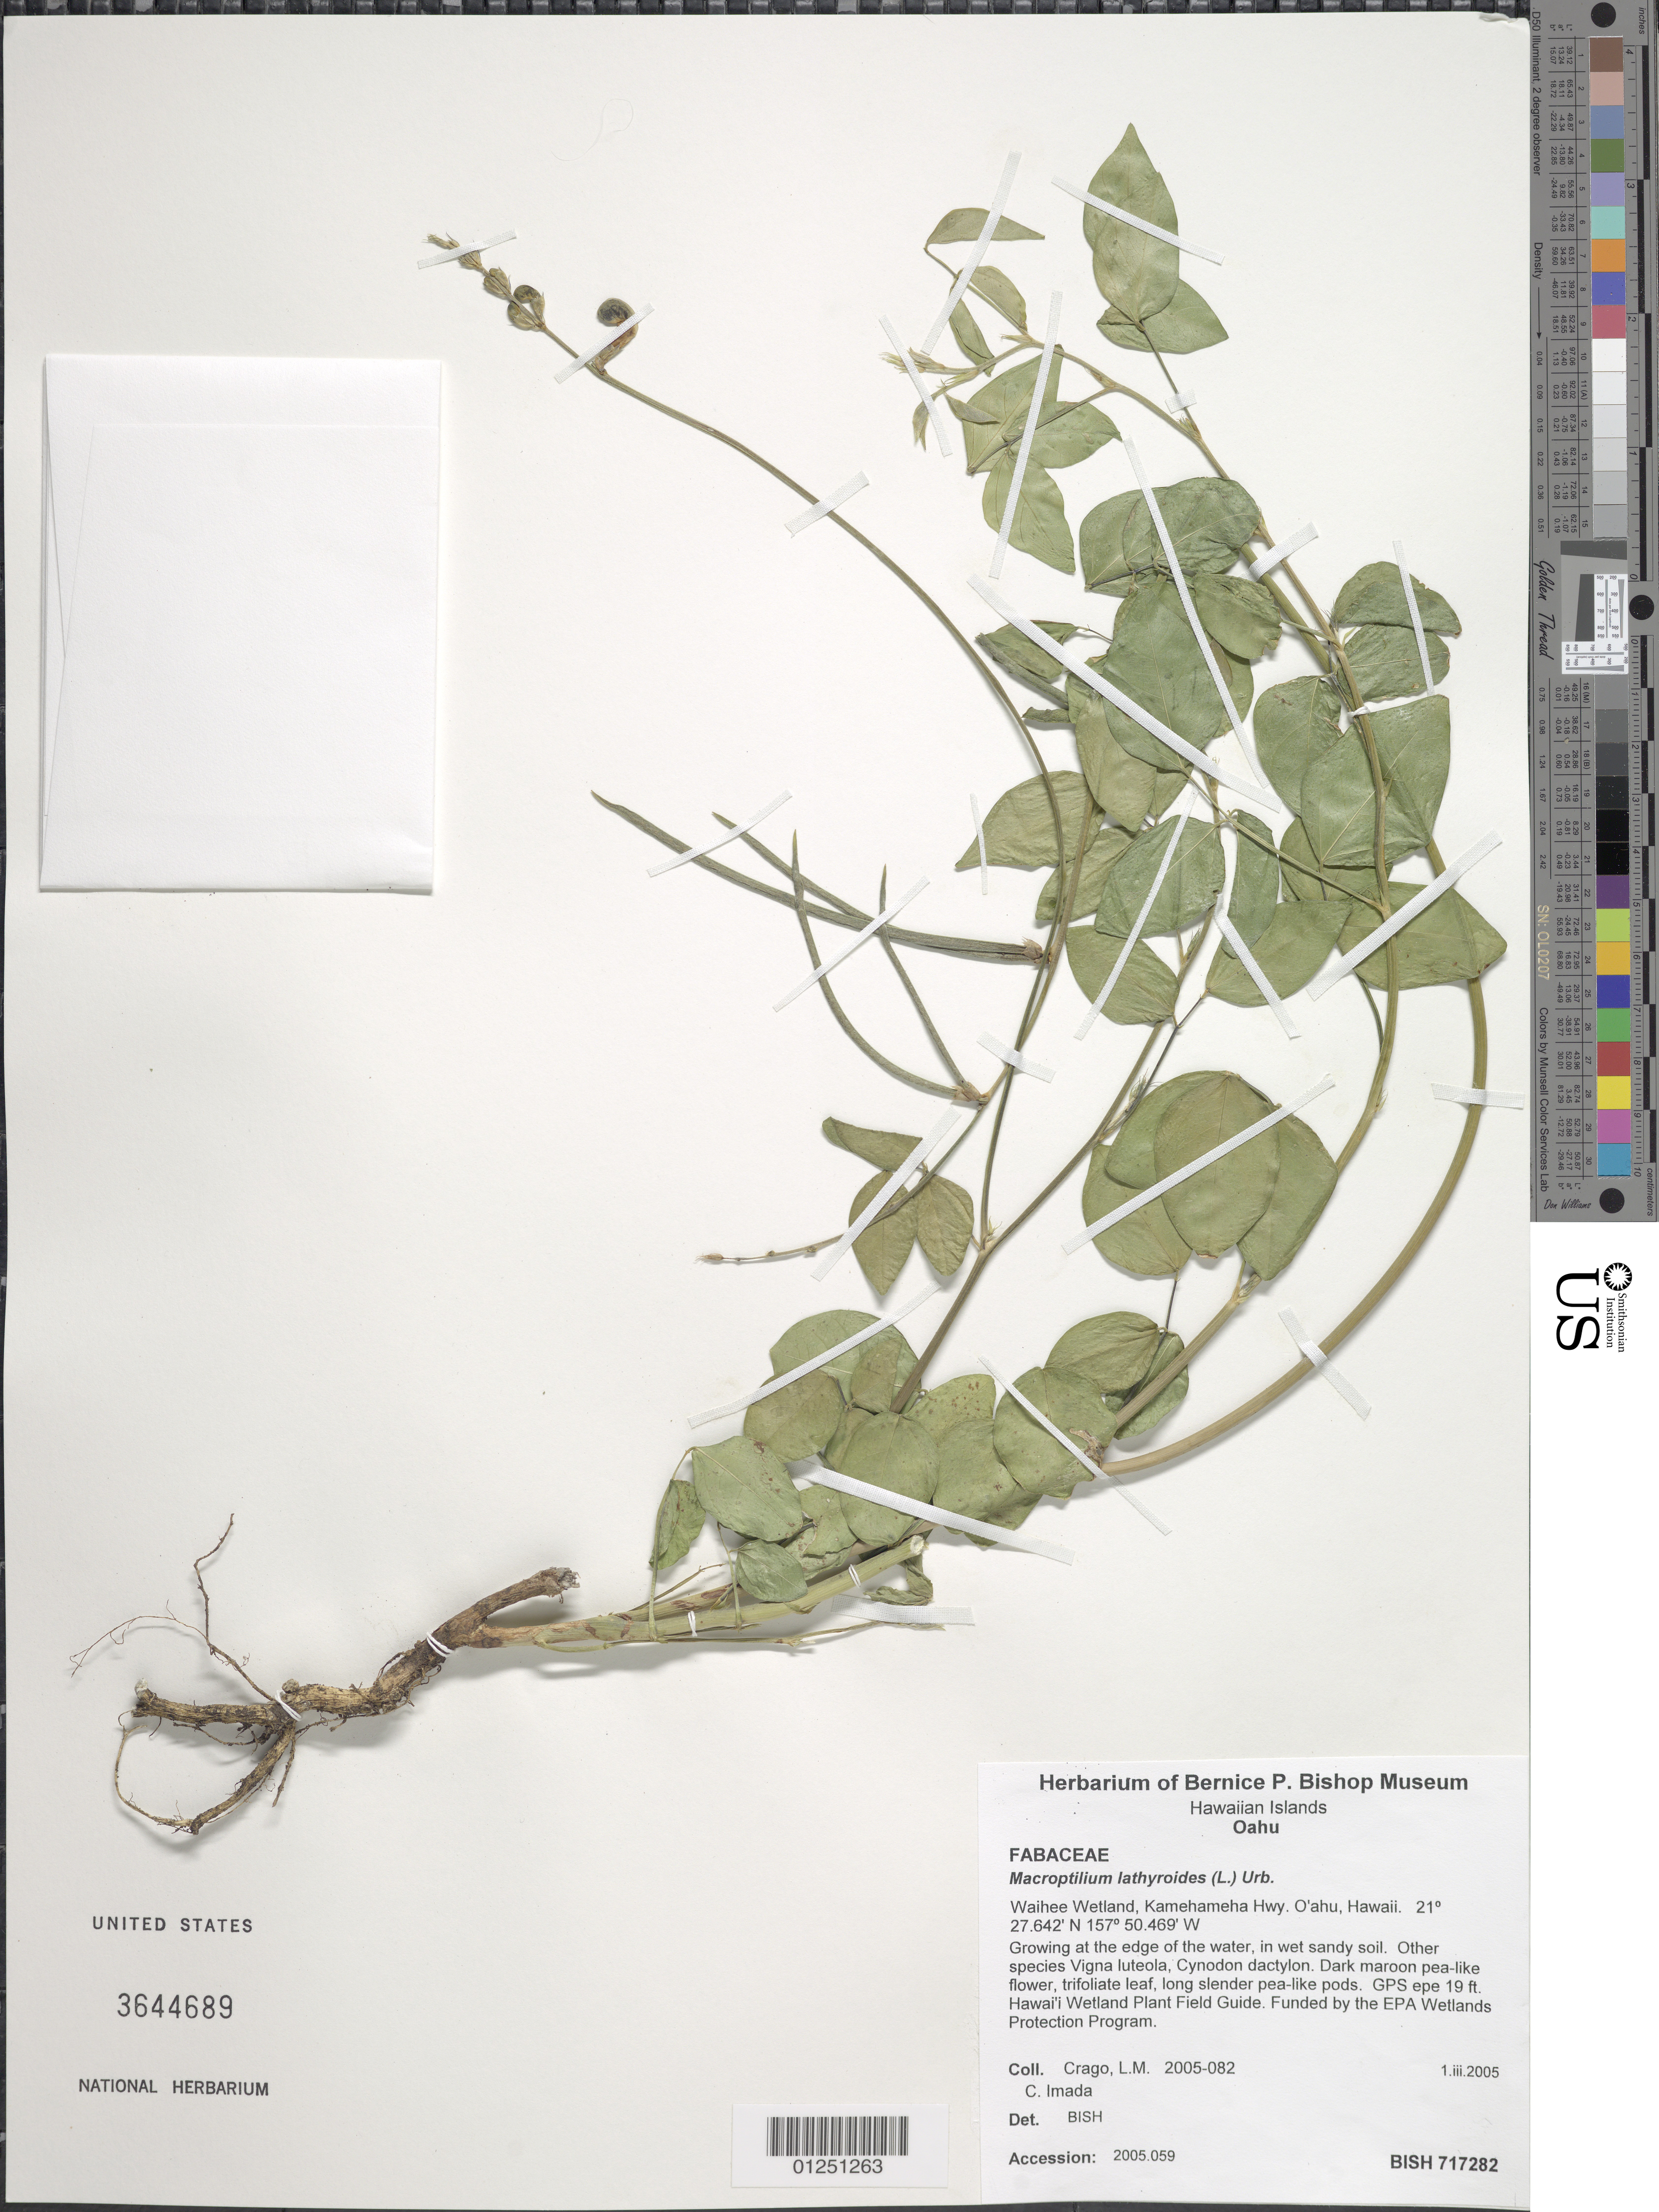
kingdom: Plantae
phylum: Tracheophyta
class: Magnoliopsida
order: Fabales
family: Fabaceae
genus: Macroptilium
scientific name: Macroptilium lathyroides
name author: (L.) Urb.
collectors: L. Crago & C. Imada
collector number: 2005-082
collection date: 2005-03-01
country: United States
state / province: Hawaii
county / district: Honolulu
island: Oahu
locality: Waihee Wetland, Kamehameha Hwy, at edge of water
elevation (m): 6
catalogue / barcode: US 3644689